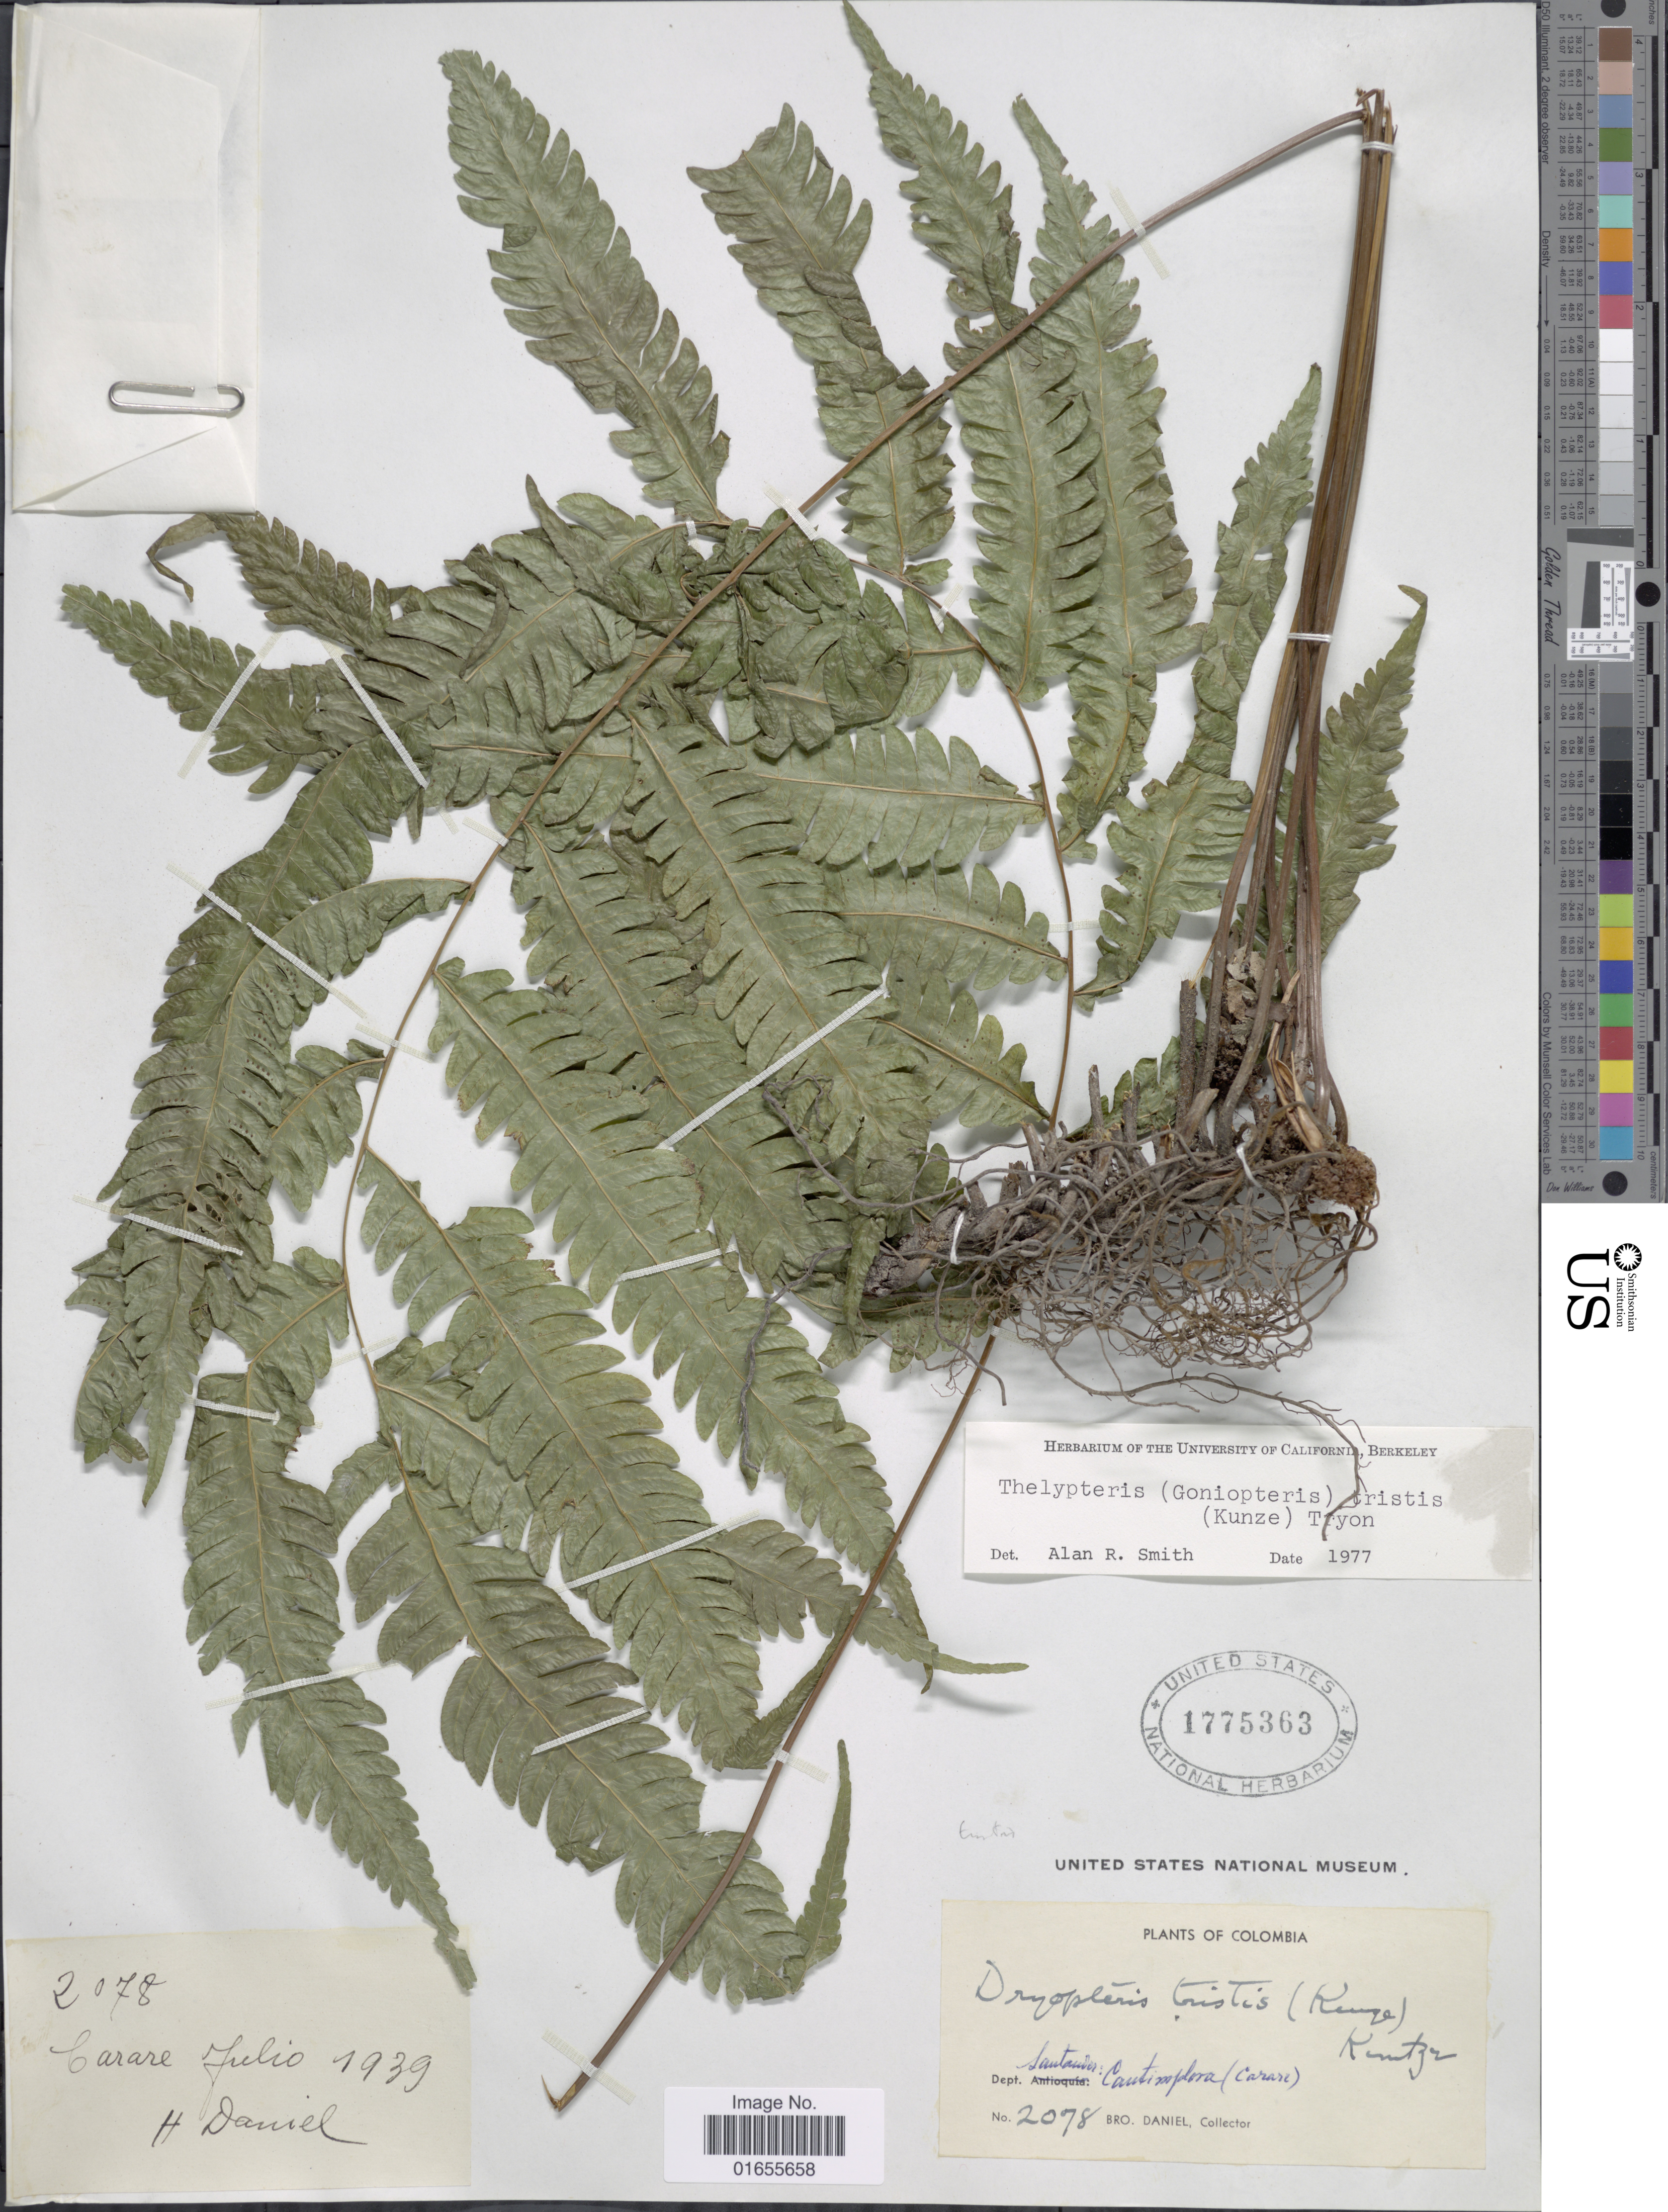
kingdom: Plantae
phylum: Tracheophyta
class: Polypodiopsida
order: Polypodiales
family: Thelypteridaceae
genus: Goniopteris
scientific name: Goniopteris tristis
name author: (Kuntze) Brade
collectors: Bro. Daniel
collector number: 2078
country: Colombia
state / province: Santander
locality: Cantimplora (Carare)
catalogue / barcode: US 1775363